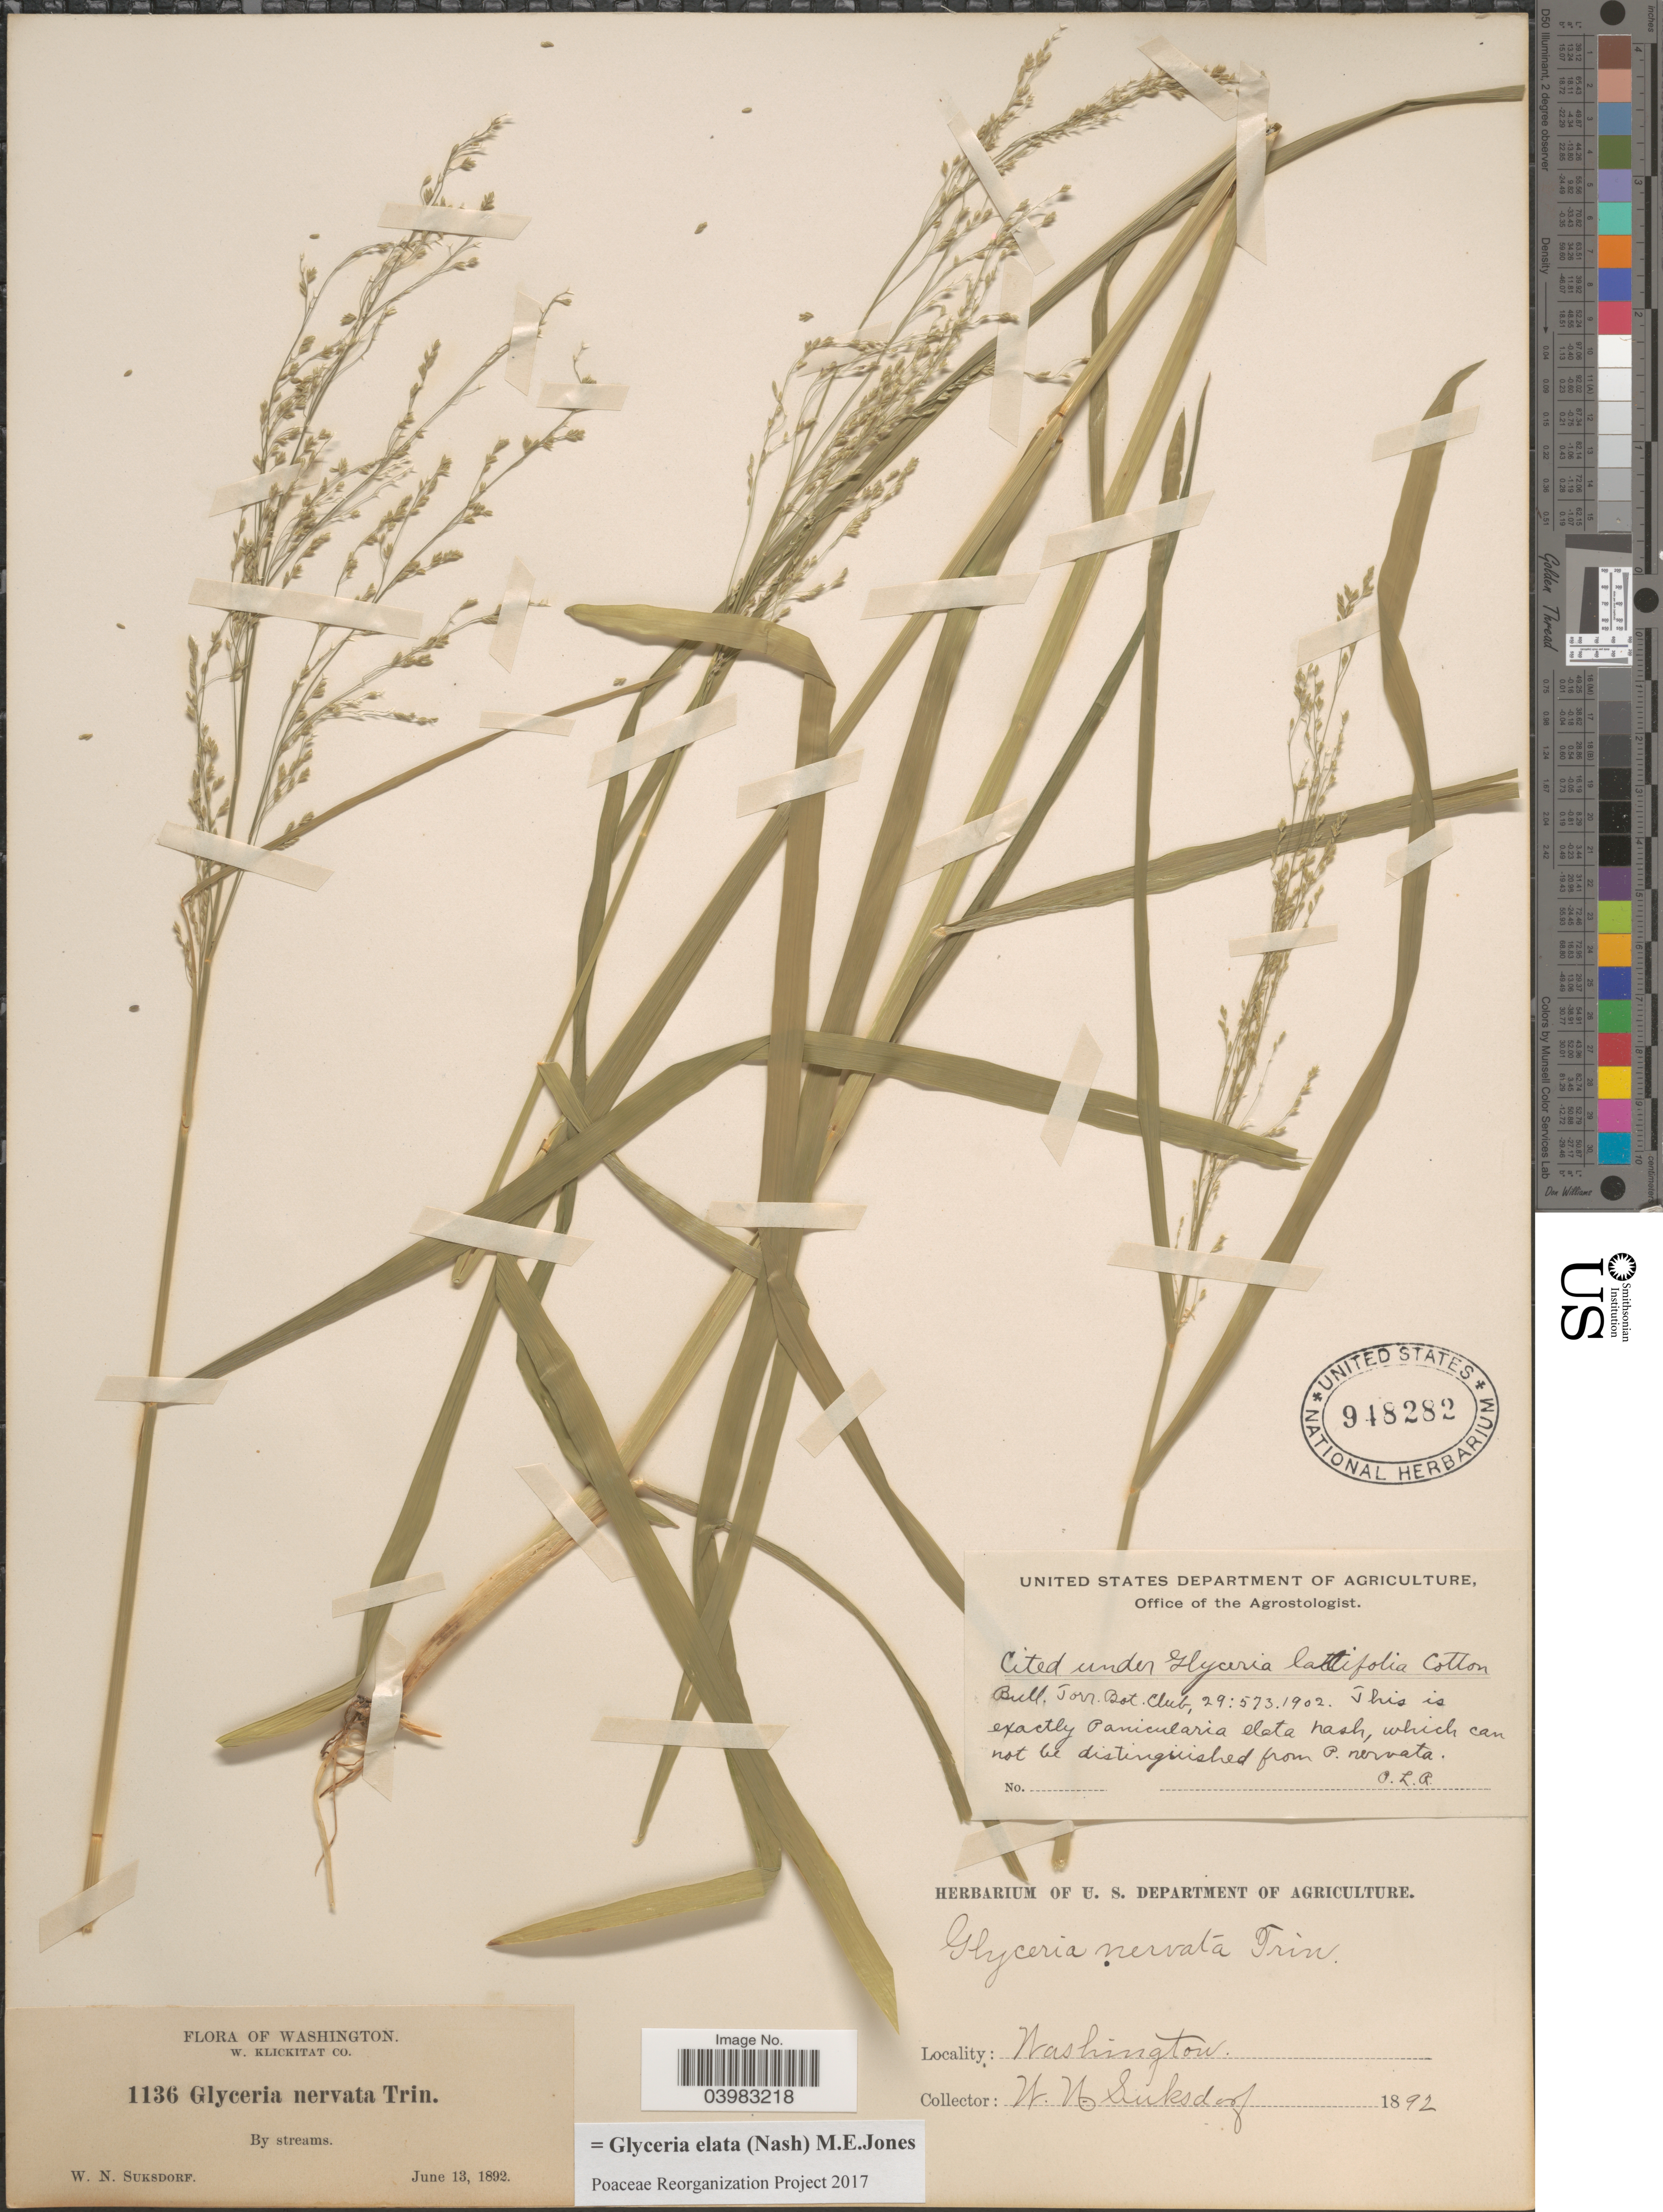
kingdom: Plantae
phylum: Tracheophyta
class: Liliopsida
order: Poales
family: Poaceae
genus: Glyceria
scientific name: Glyceria elata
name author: (Nash) M.E. Jones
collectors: W. N. Suksdorf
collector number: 1136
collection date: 1892-06-13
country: United States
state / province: Washington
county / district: Klickitat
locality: W. Klickitat Co.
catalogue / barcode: US 948282